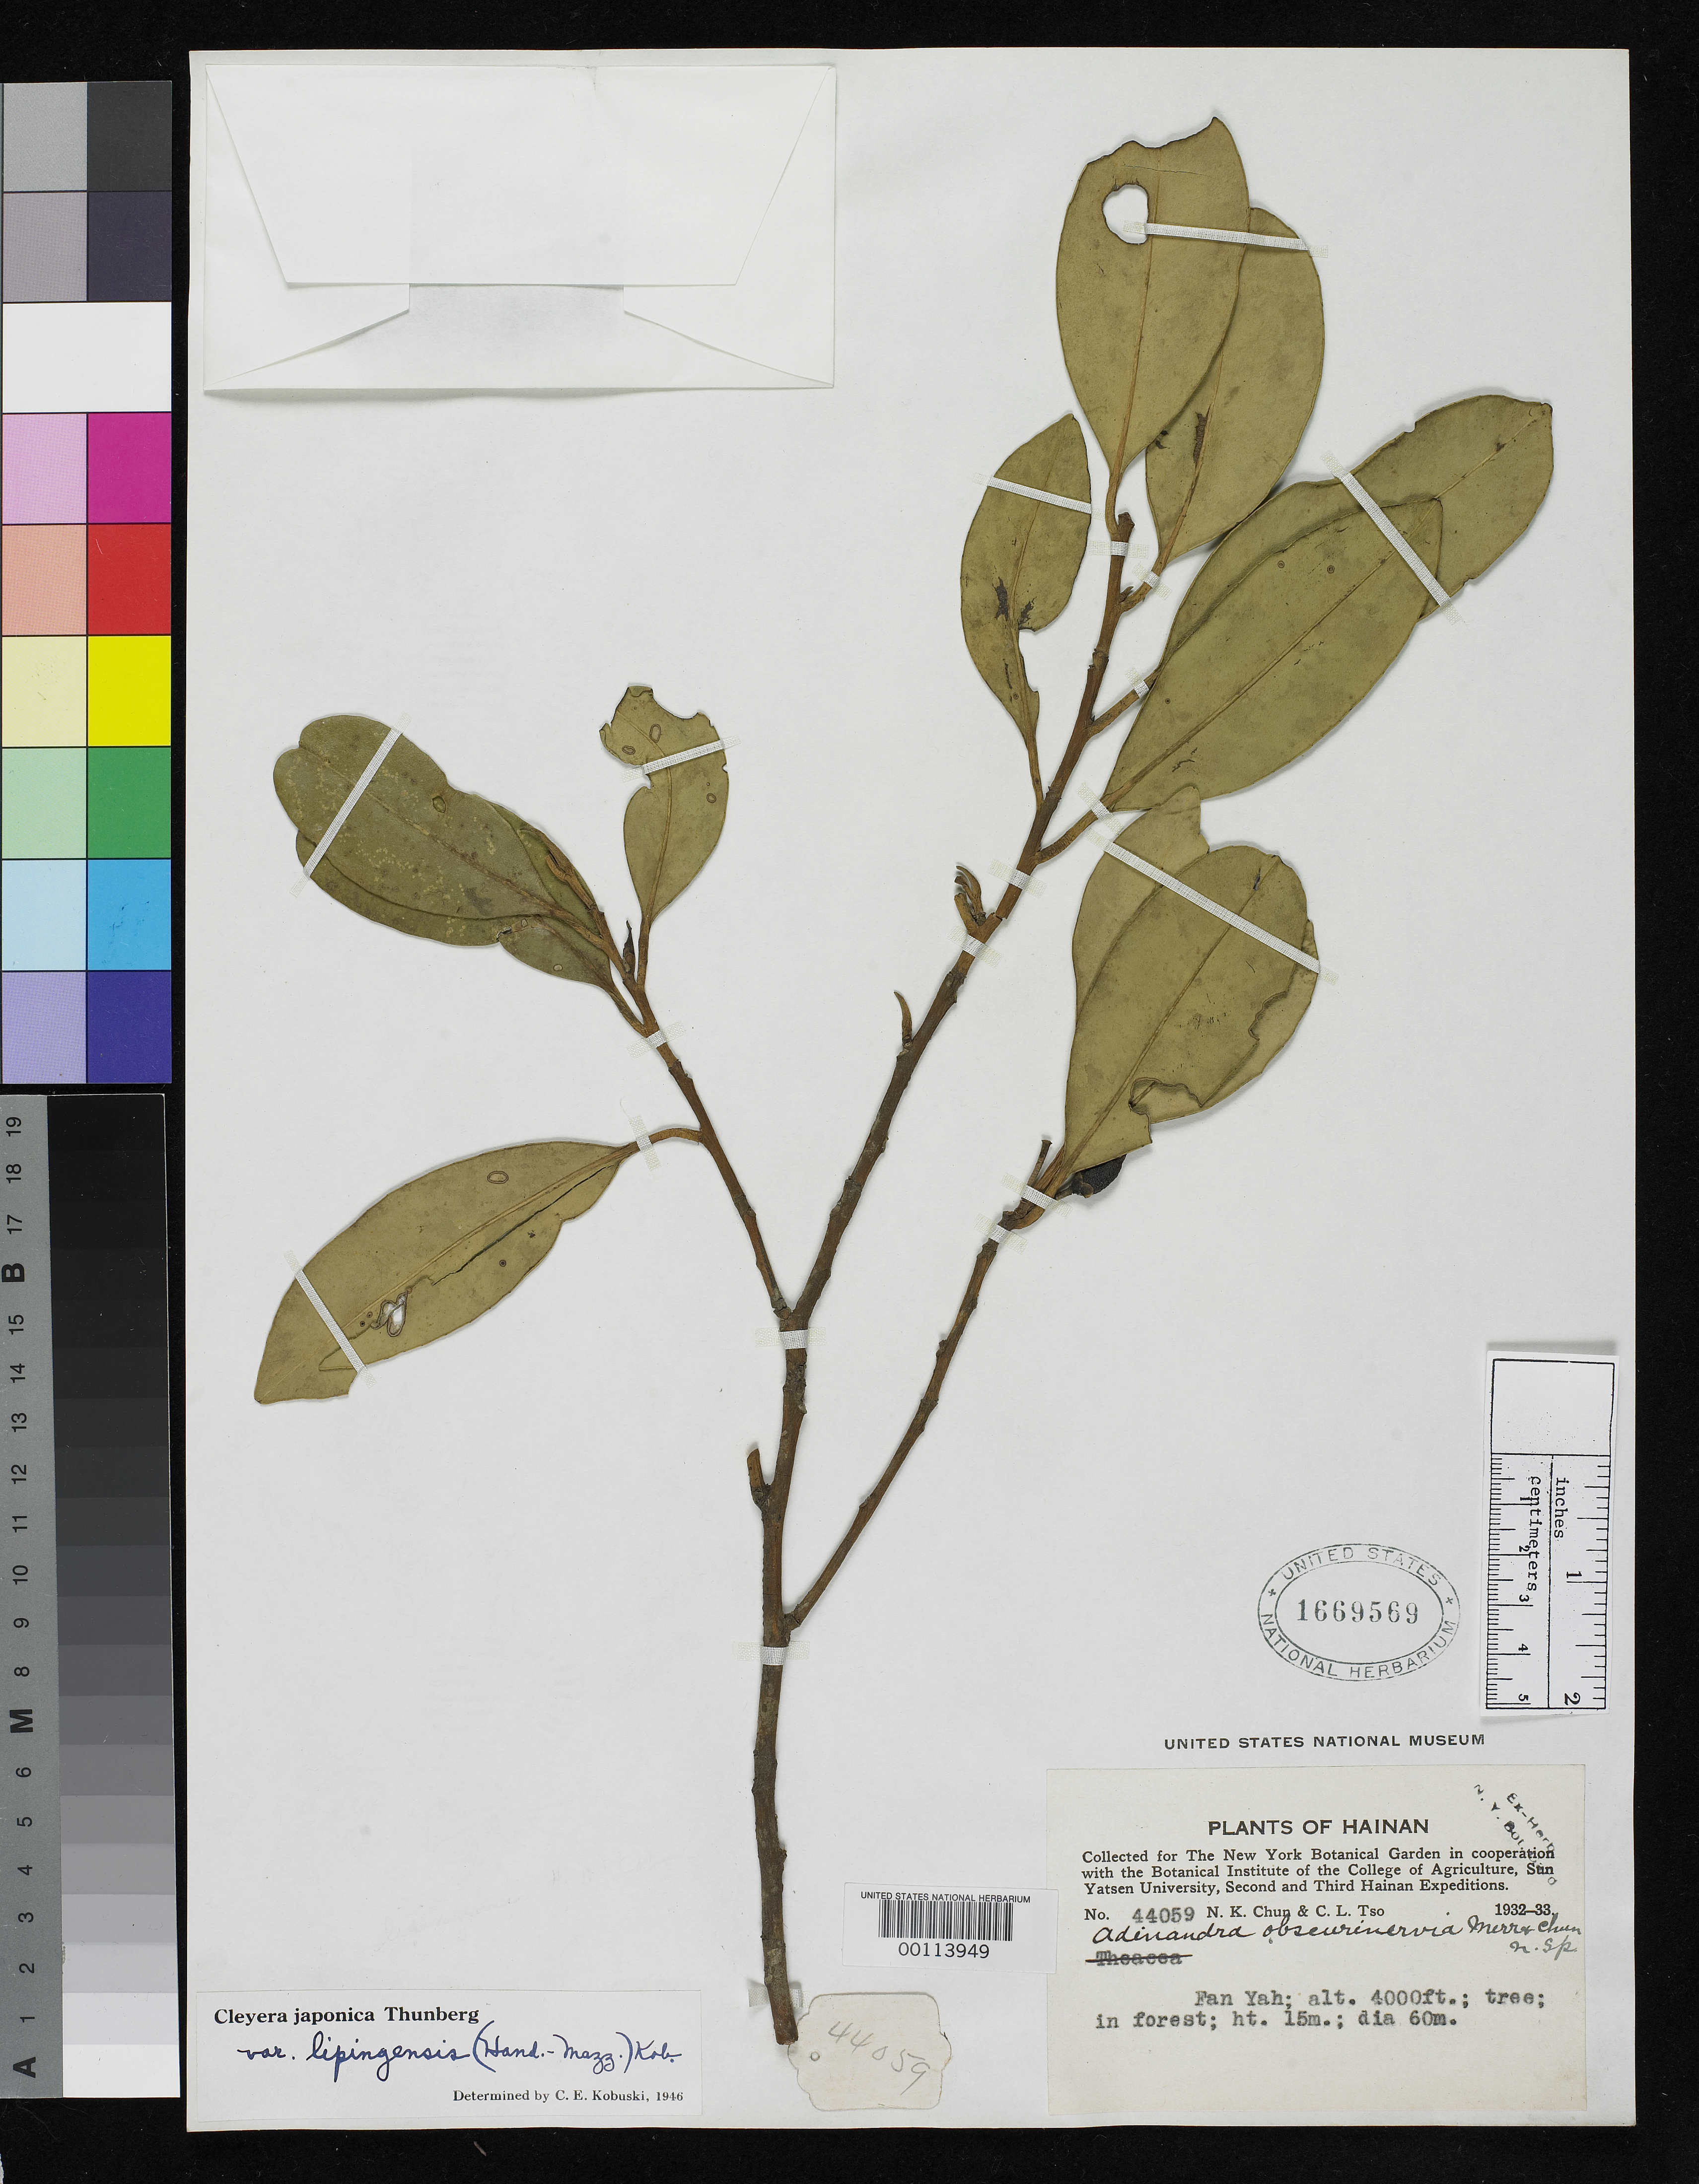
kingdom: Plantae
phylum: Tracheophyta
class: Magnoliopsida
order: Ericales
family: Pentaphylacaceae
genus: Adinandra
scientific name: Adinandra obscurinervia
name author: Merr. & Chun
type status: Isotype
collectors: N. K. Chun & C. Tso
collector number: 44059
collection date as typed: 09 Oct 1932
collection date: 1932-10-09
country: China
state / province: Hainan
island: Hainan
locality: Ng Chiling, Fanya.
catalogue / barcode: US 1669569